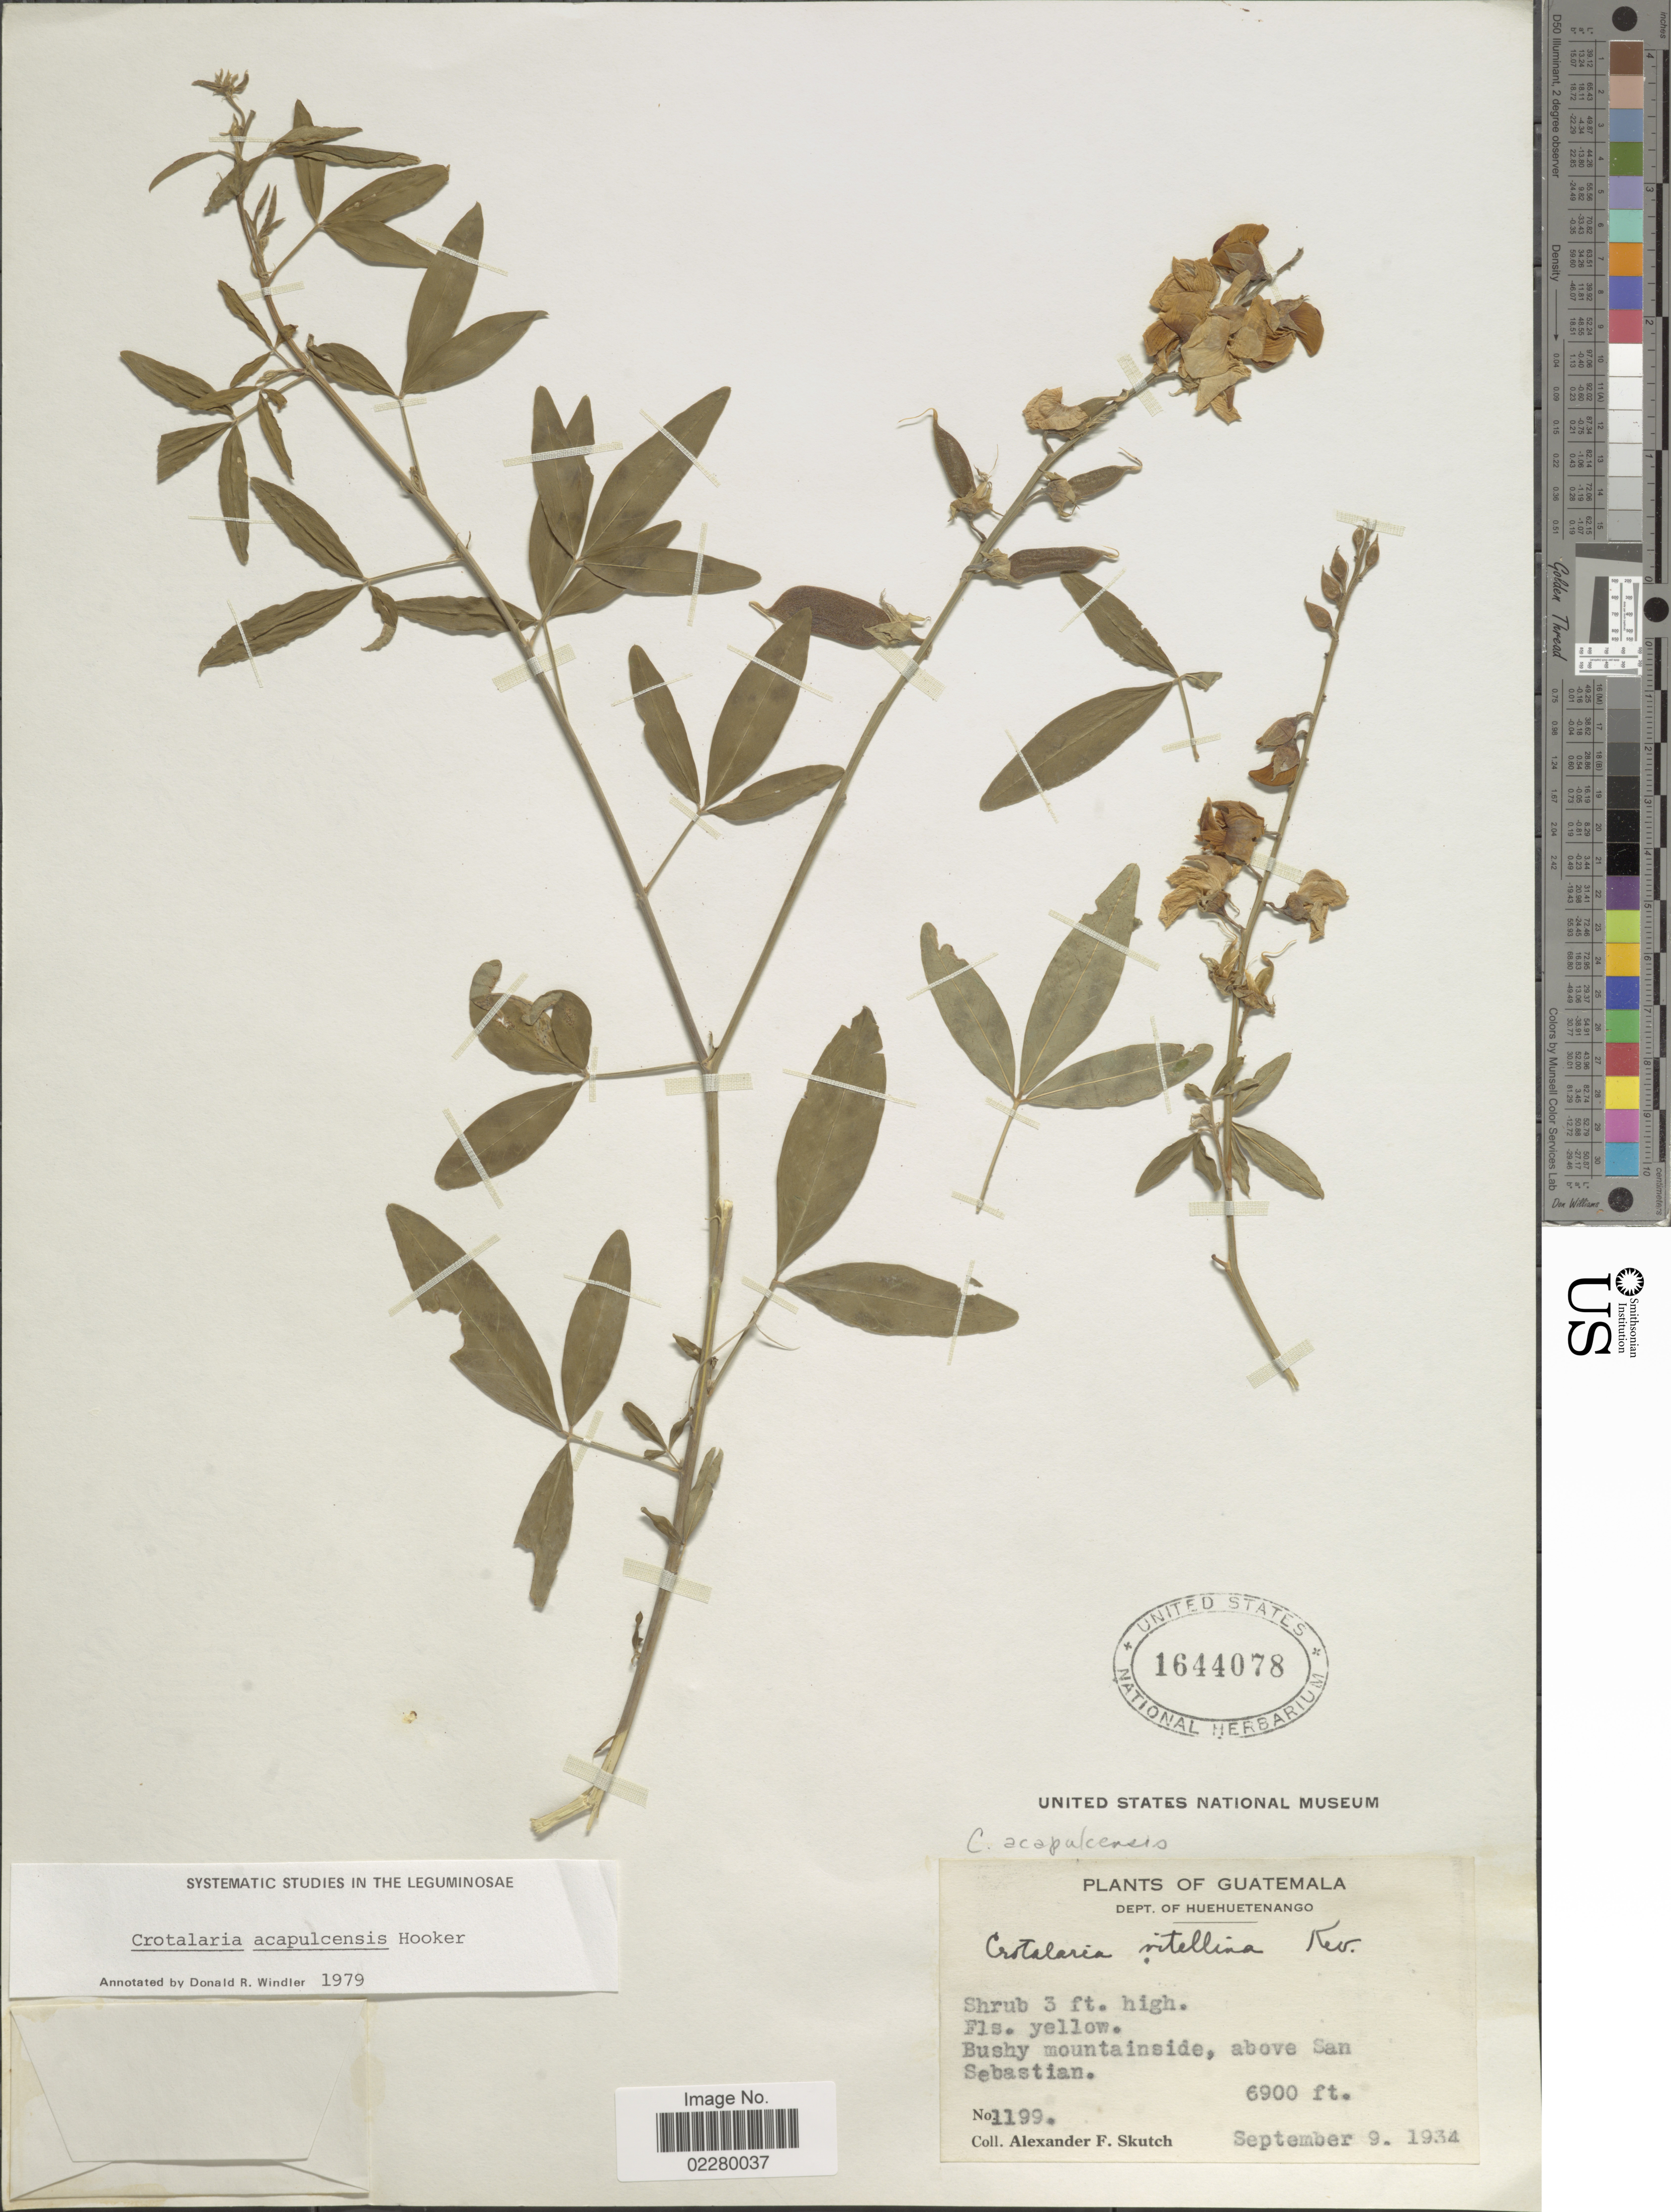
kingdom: Plantae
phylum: Tracheophyta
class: Magnoliopsida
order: Fabales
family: Fabaceae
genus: Crotalaria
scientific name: Crotalaria acapulcensis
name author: Hook. & Arn.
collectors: A. F. Skutch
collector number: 1199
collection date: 1934-09-09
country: Guatemala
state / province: Huehuetenango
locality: Dept. of Huehuetenango. Bushy mountainside, above San Sebastian.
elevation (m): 2103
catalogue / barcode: US 1644078